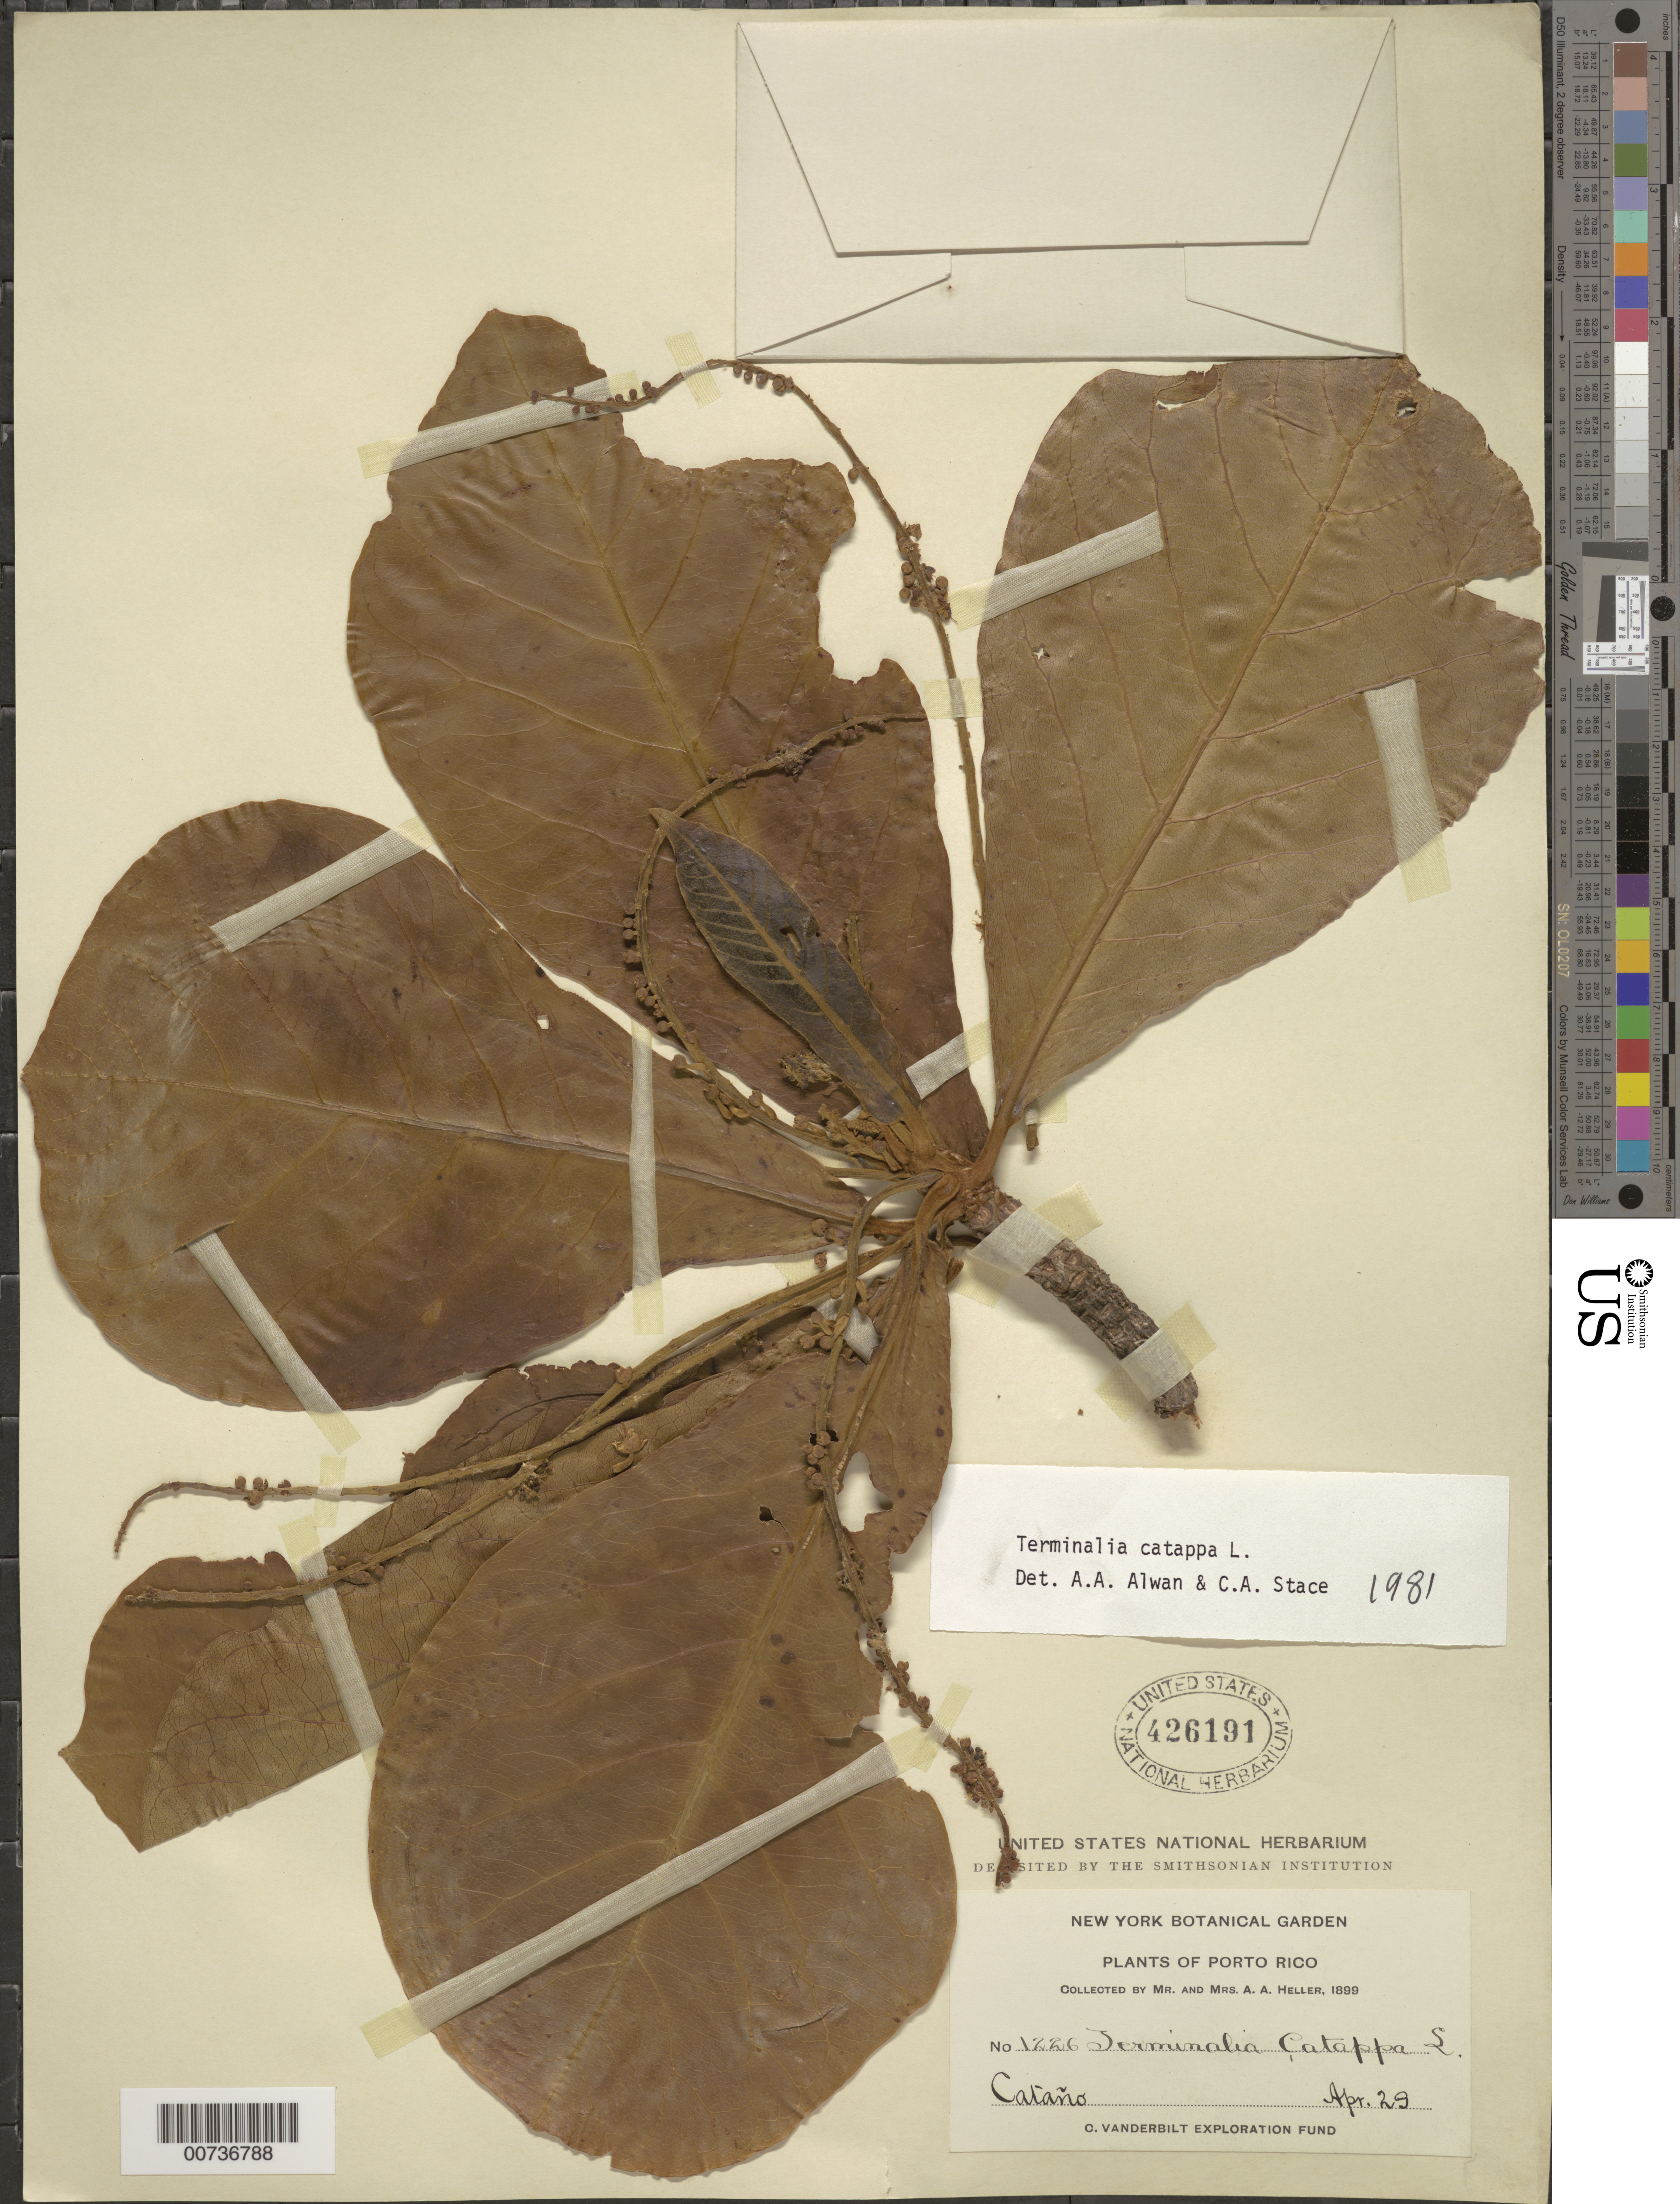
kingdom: Plantae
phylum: Tracheophyta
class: Magnoliopsida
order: Myrtales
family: Combretaceae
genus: Terminalia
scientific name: Terminalia catappa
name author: L.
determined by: Alwan, A. R.; Stace, C. A.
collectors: A. A. Heller & E. G. Heller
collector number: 1226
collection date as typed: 29 Apr 1899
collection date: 1899-04-29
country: Puerto Rico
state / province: Cataño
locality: Cataño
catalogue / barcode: US 426191